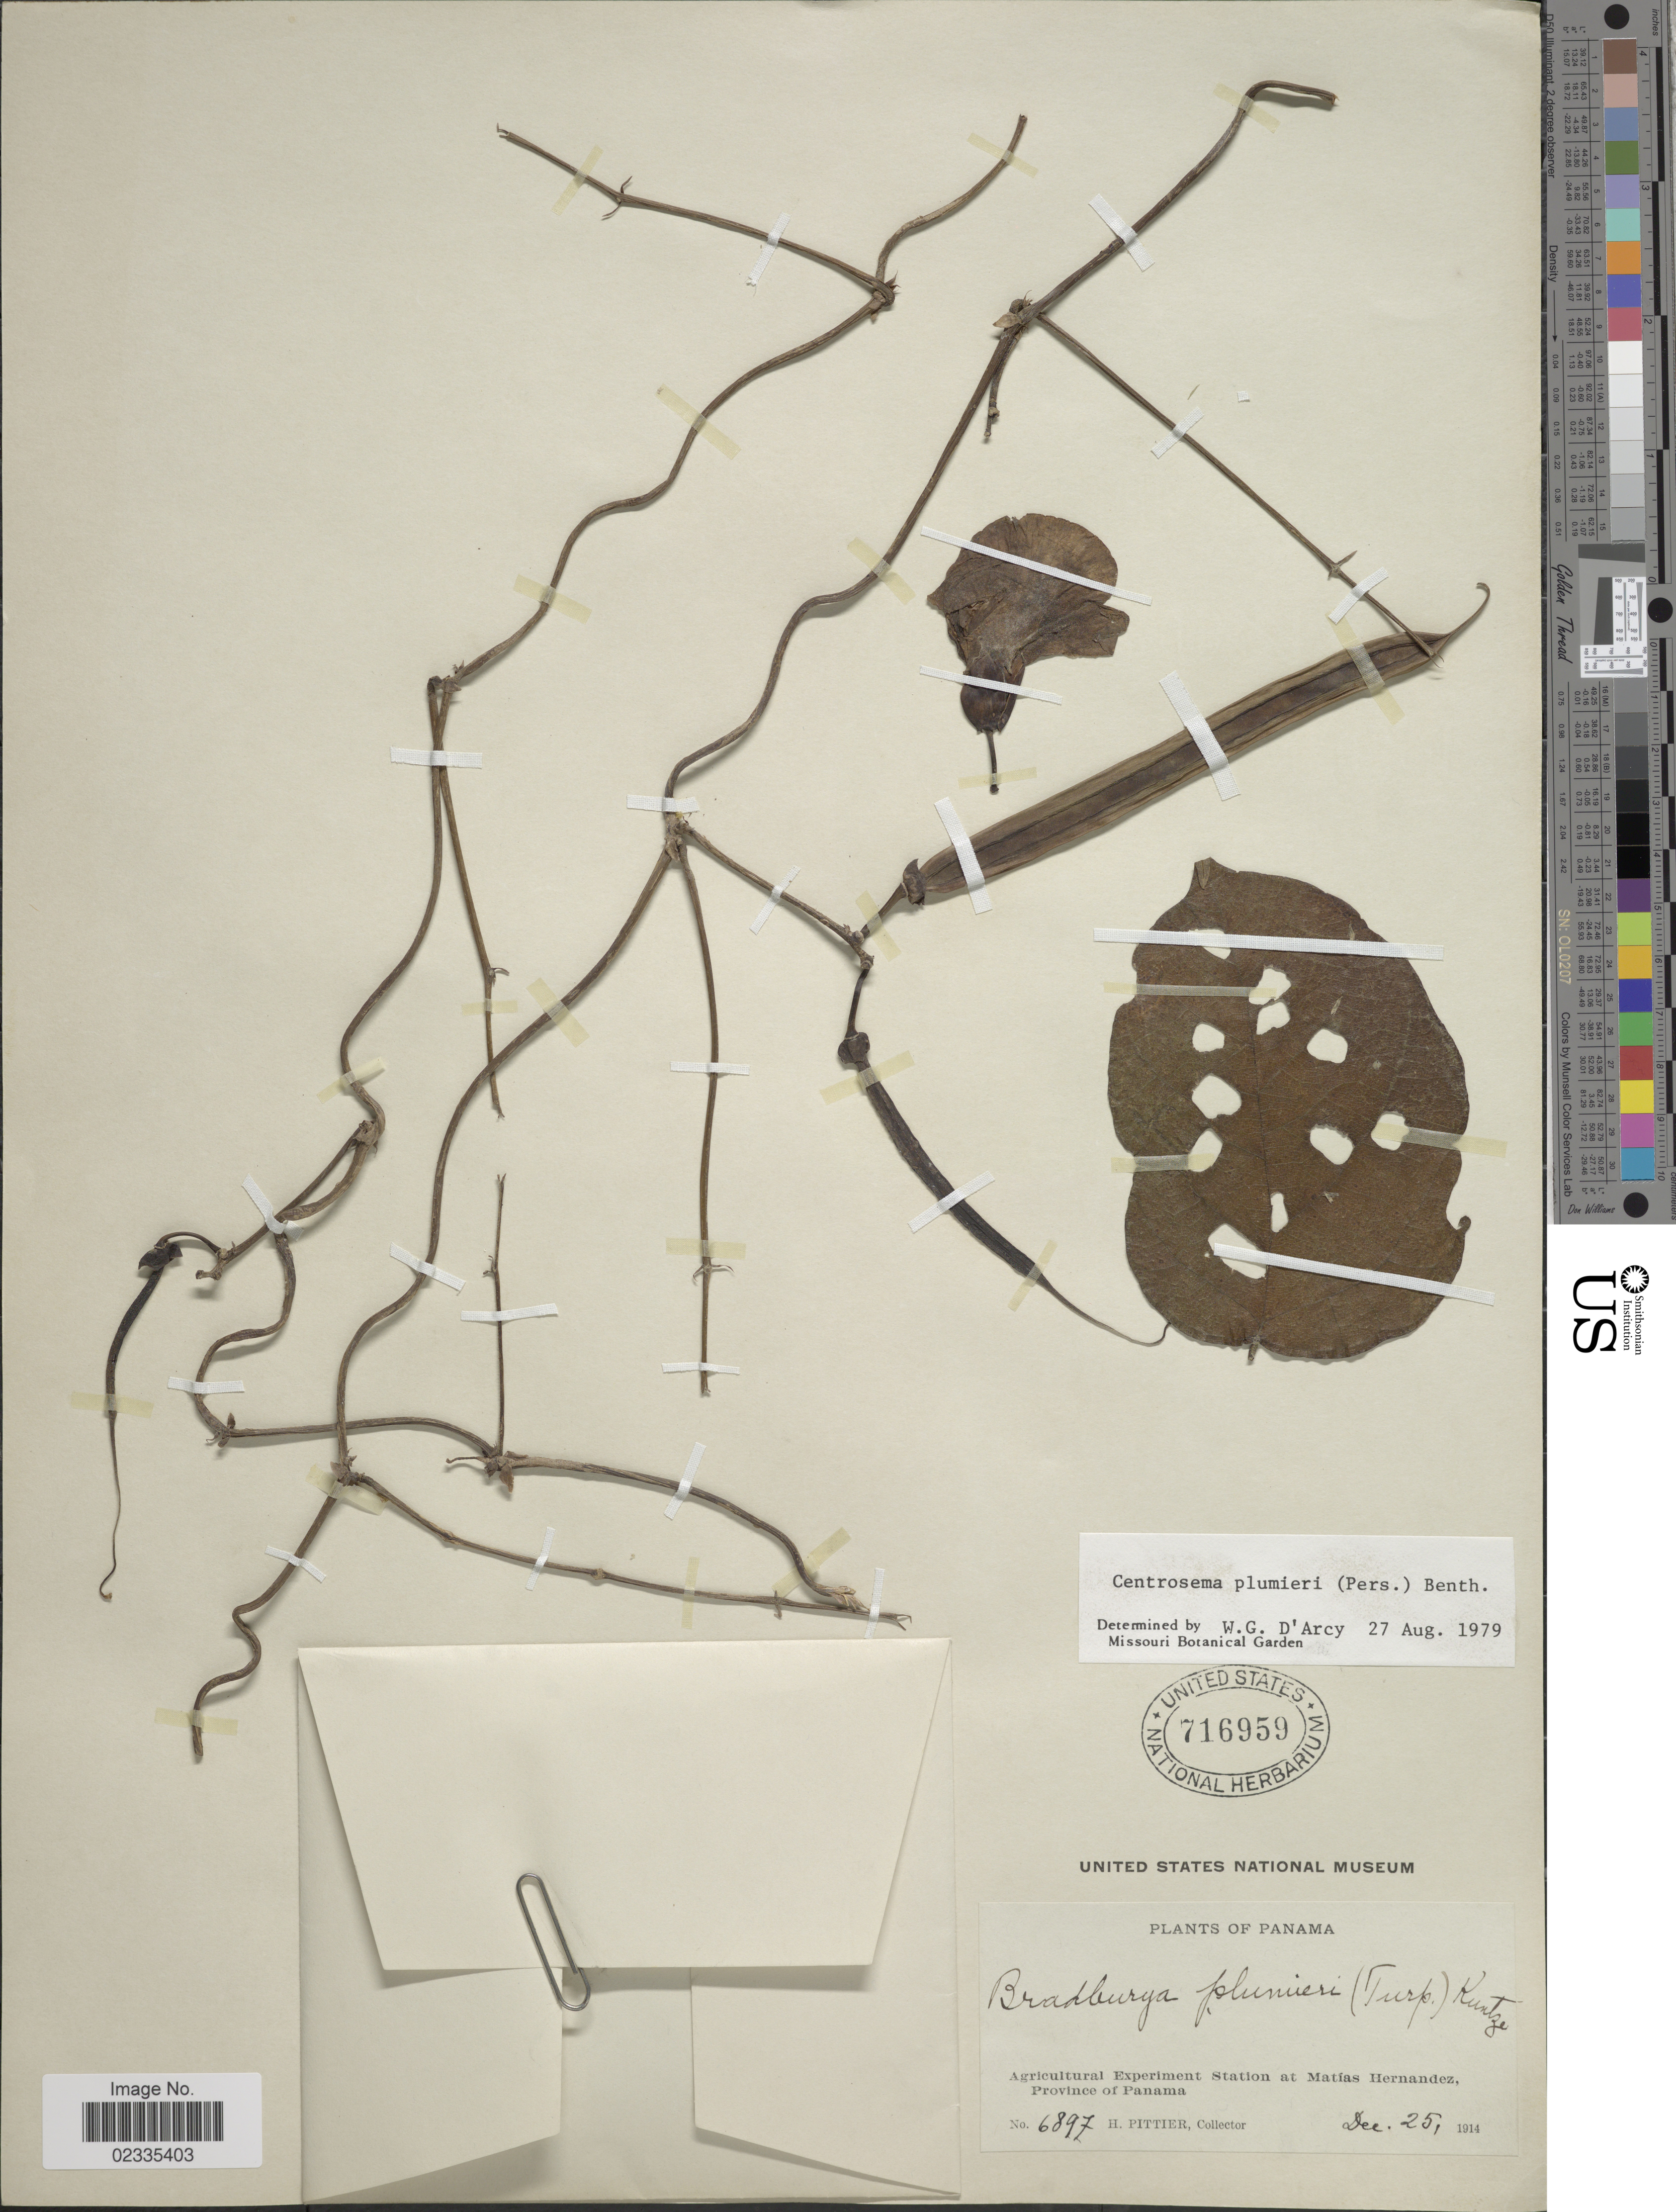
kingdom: Plantae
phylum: Tracheophyta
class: Magnoliopsida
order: Fabales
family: Fabaceae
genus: Centrosema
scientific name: Centrosema plumieri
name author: (Turpin ex Pers.) Benth.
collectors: H. F. Pittier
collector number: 6897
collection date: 1914-12-25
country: Panama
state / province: Panamá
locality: Agricultural Experiment Station at Matias Hernandez, Province of Panama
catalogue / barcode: US 716959